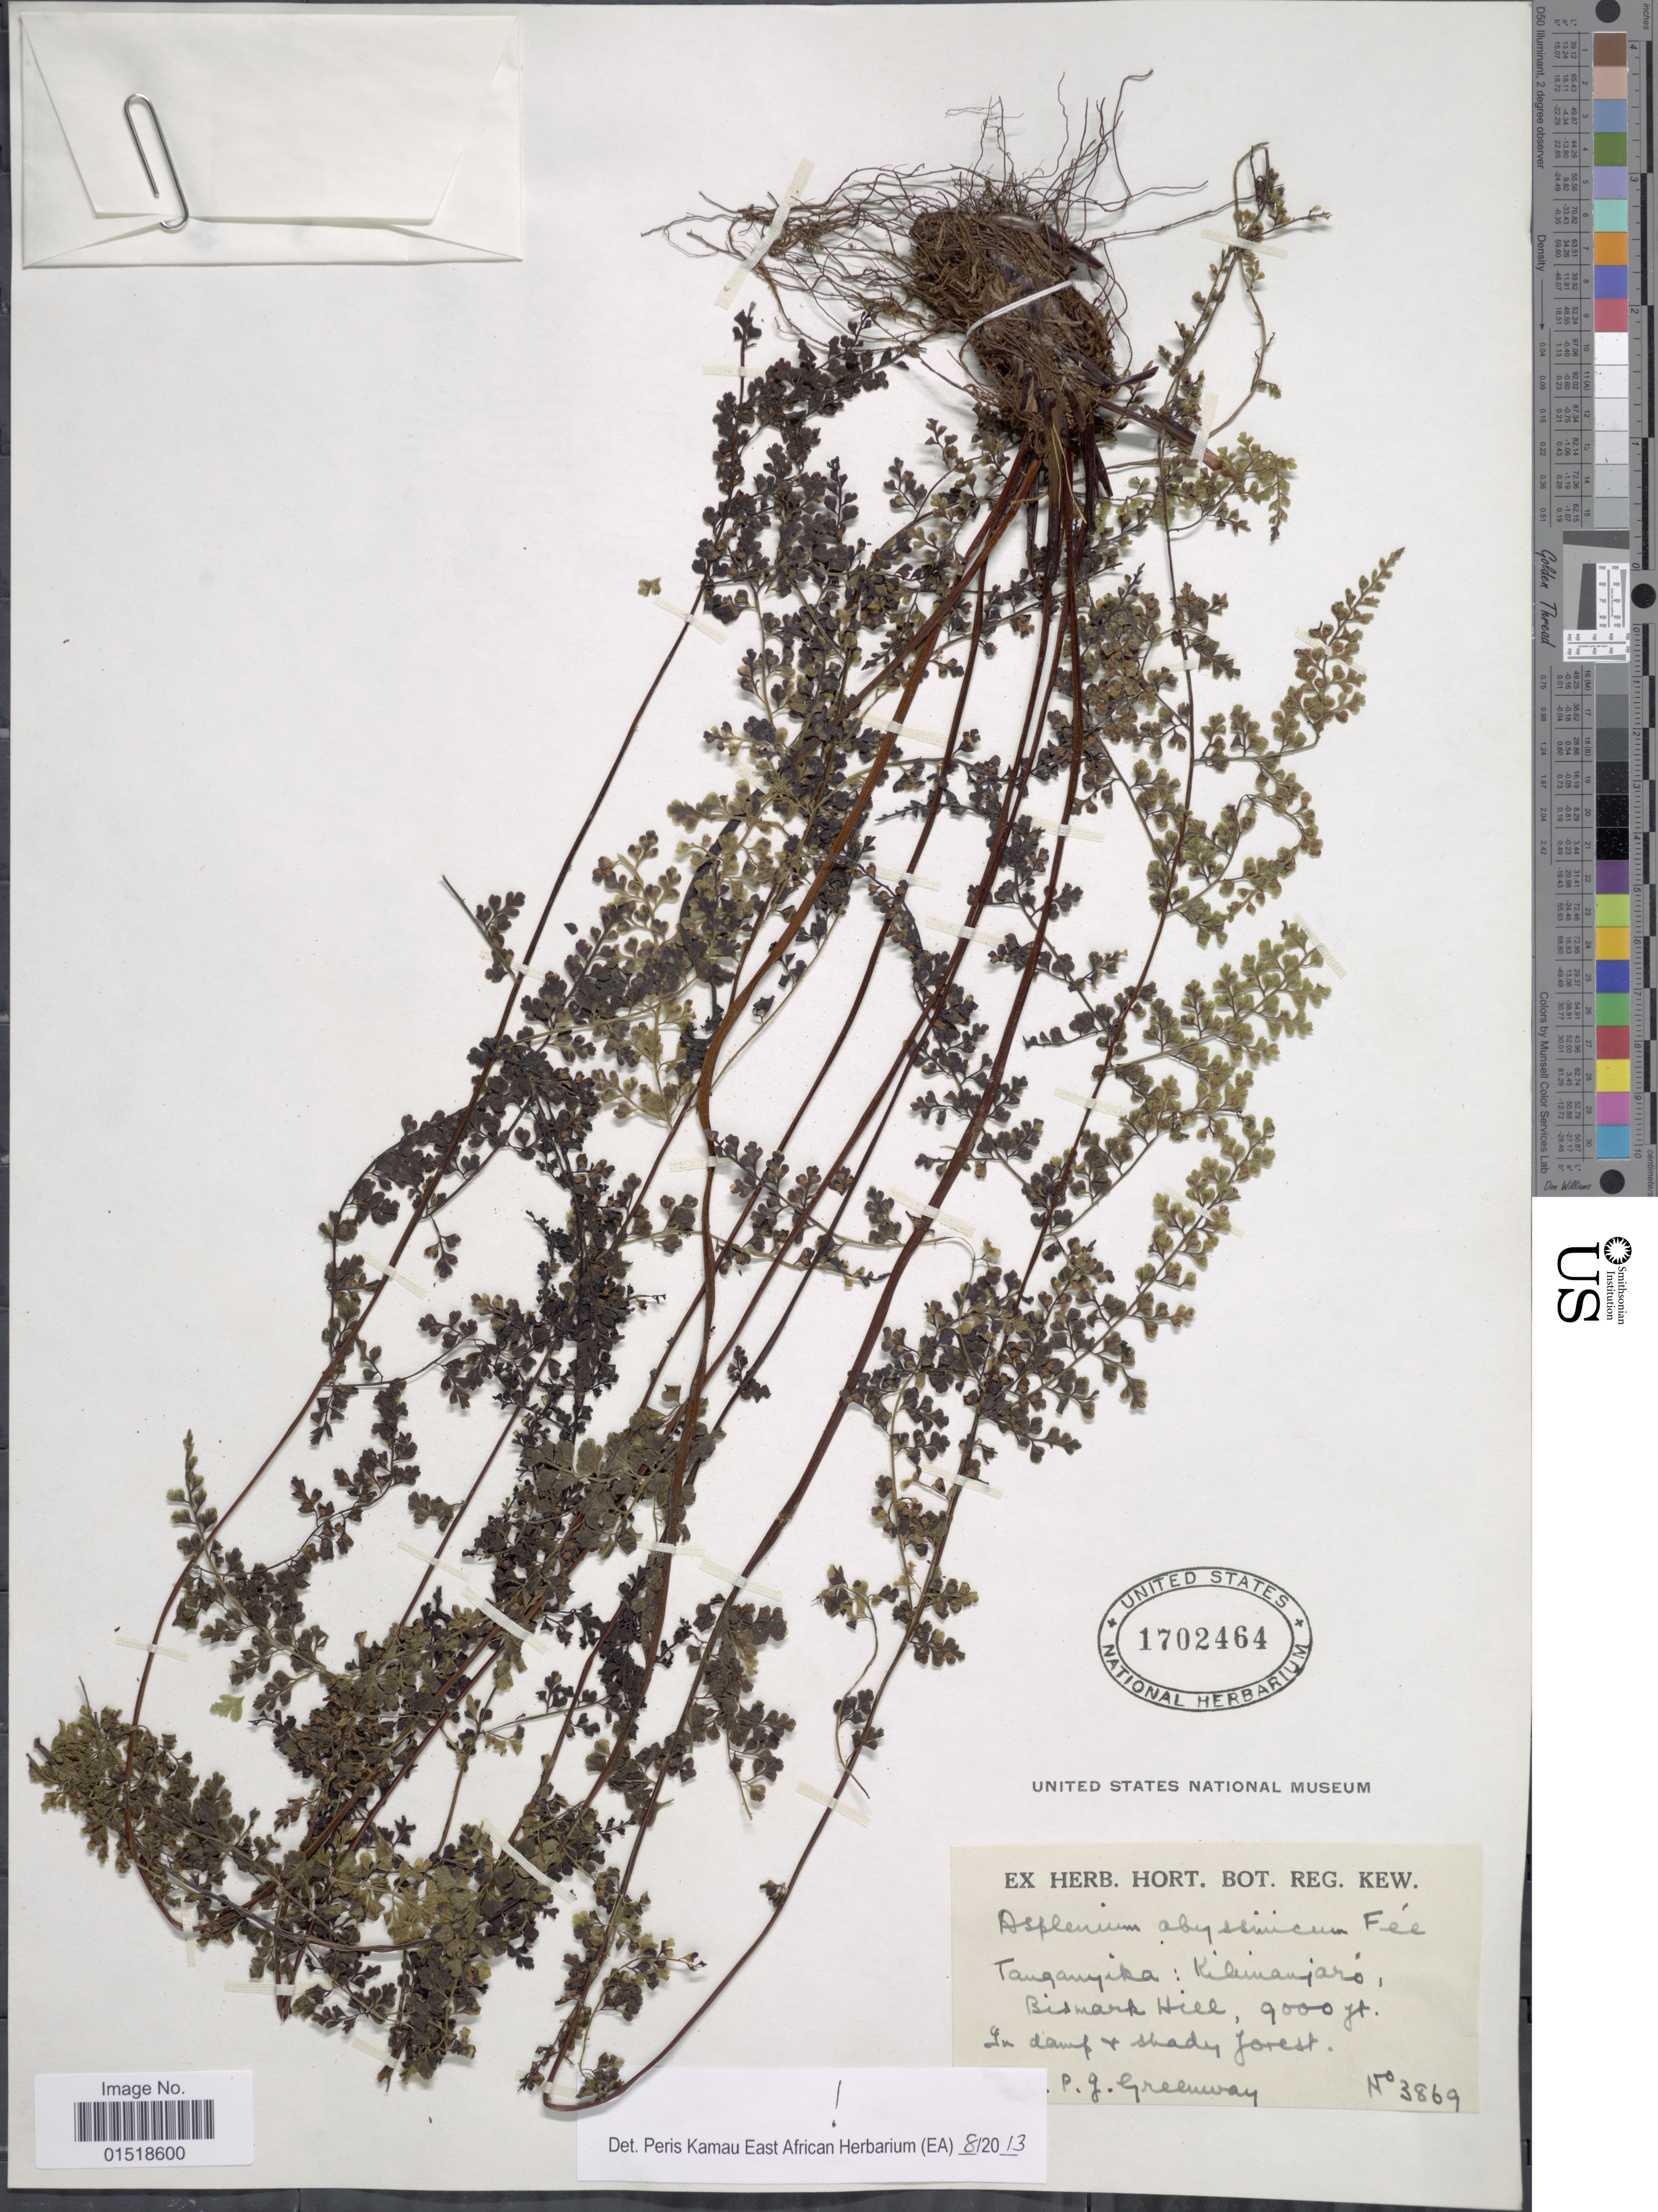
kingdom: Plantae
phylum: Tracheophyta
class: Polypodiopsida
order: Polypodiales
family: Aspleniaceae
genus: Asplenium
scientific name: Asplenium abyssinicum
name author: Fée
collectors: P. J. Greenway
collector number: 3869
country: Tanzania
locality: Tanganyika: Kilimanjaro. Bismark Hill.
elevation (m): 2743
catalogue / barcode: US 1702464